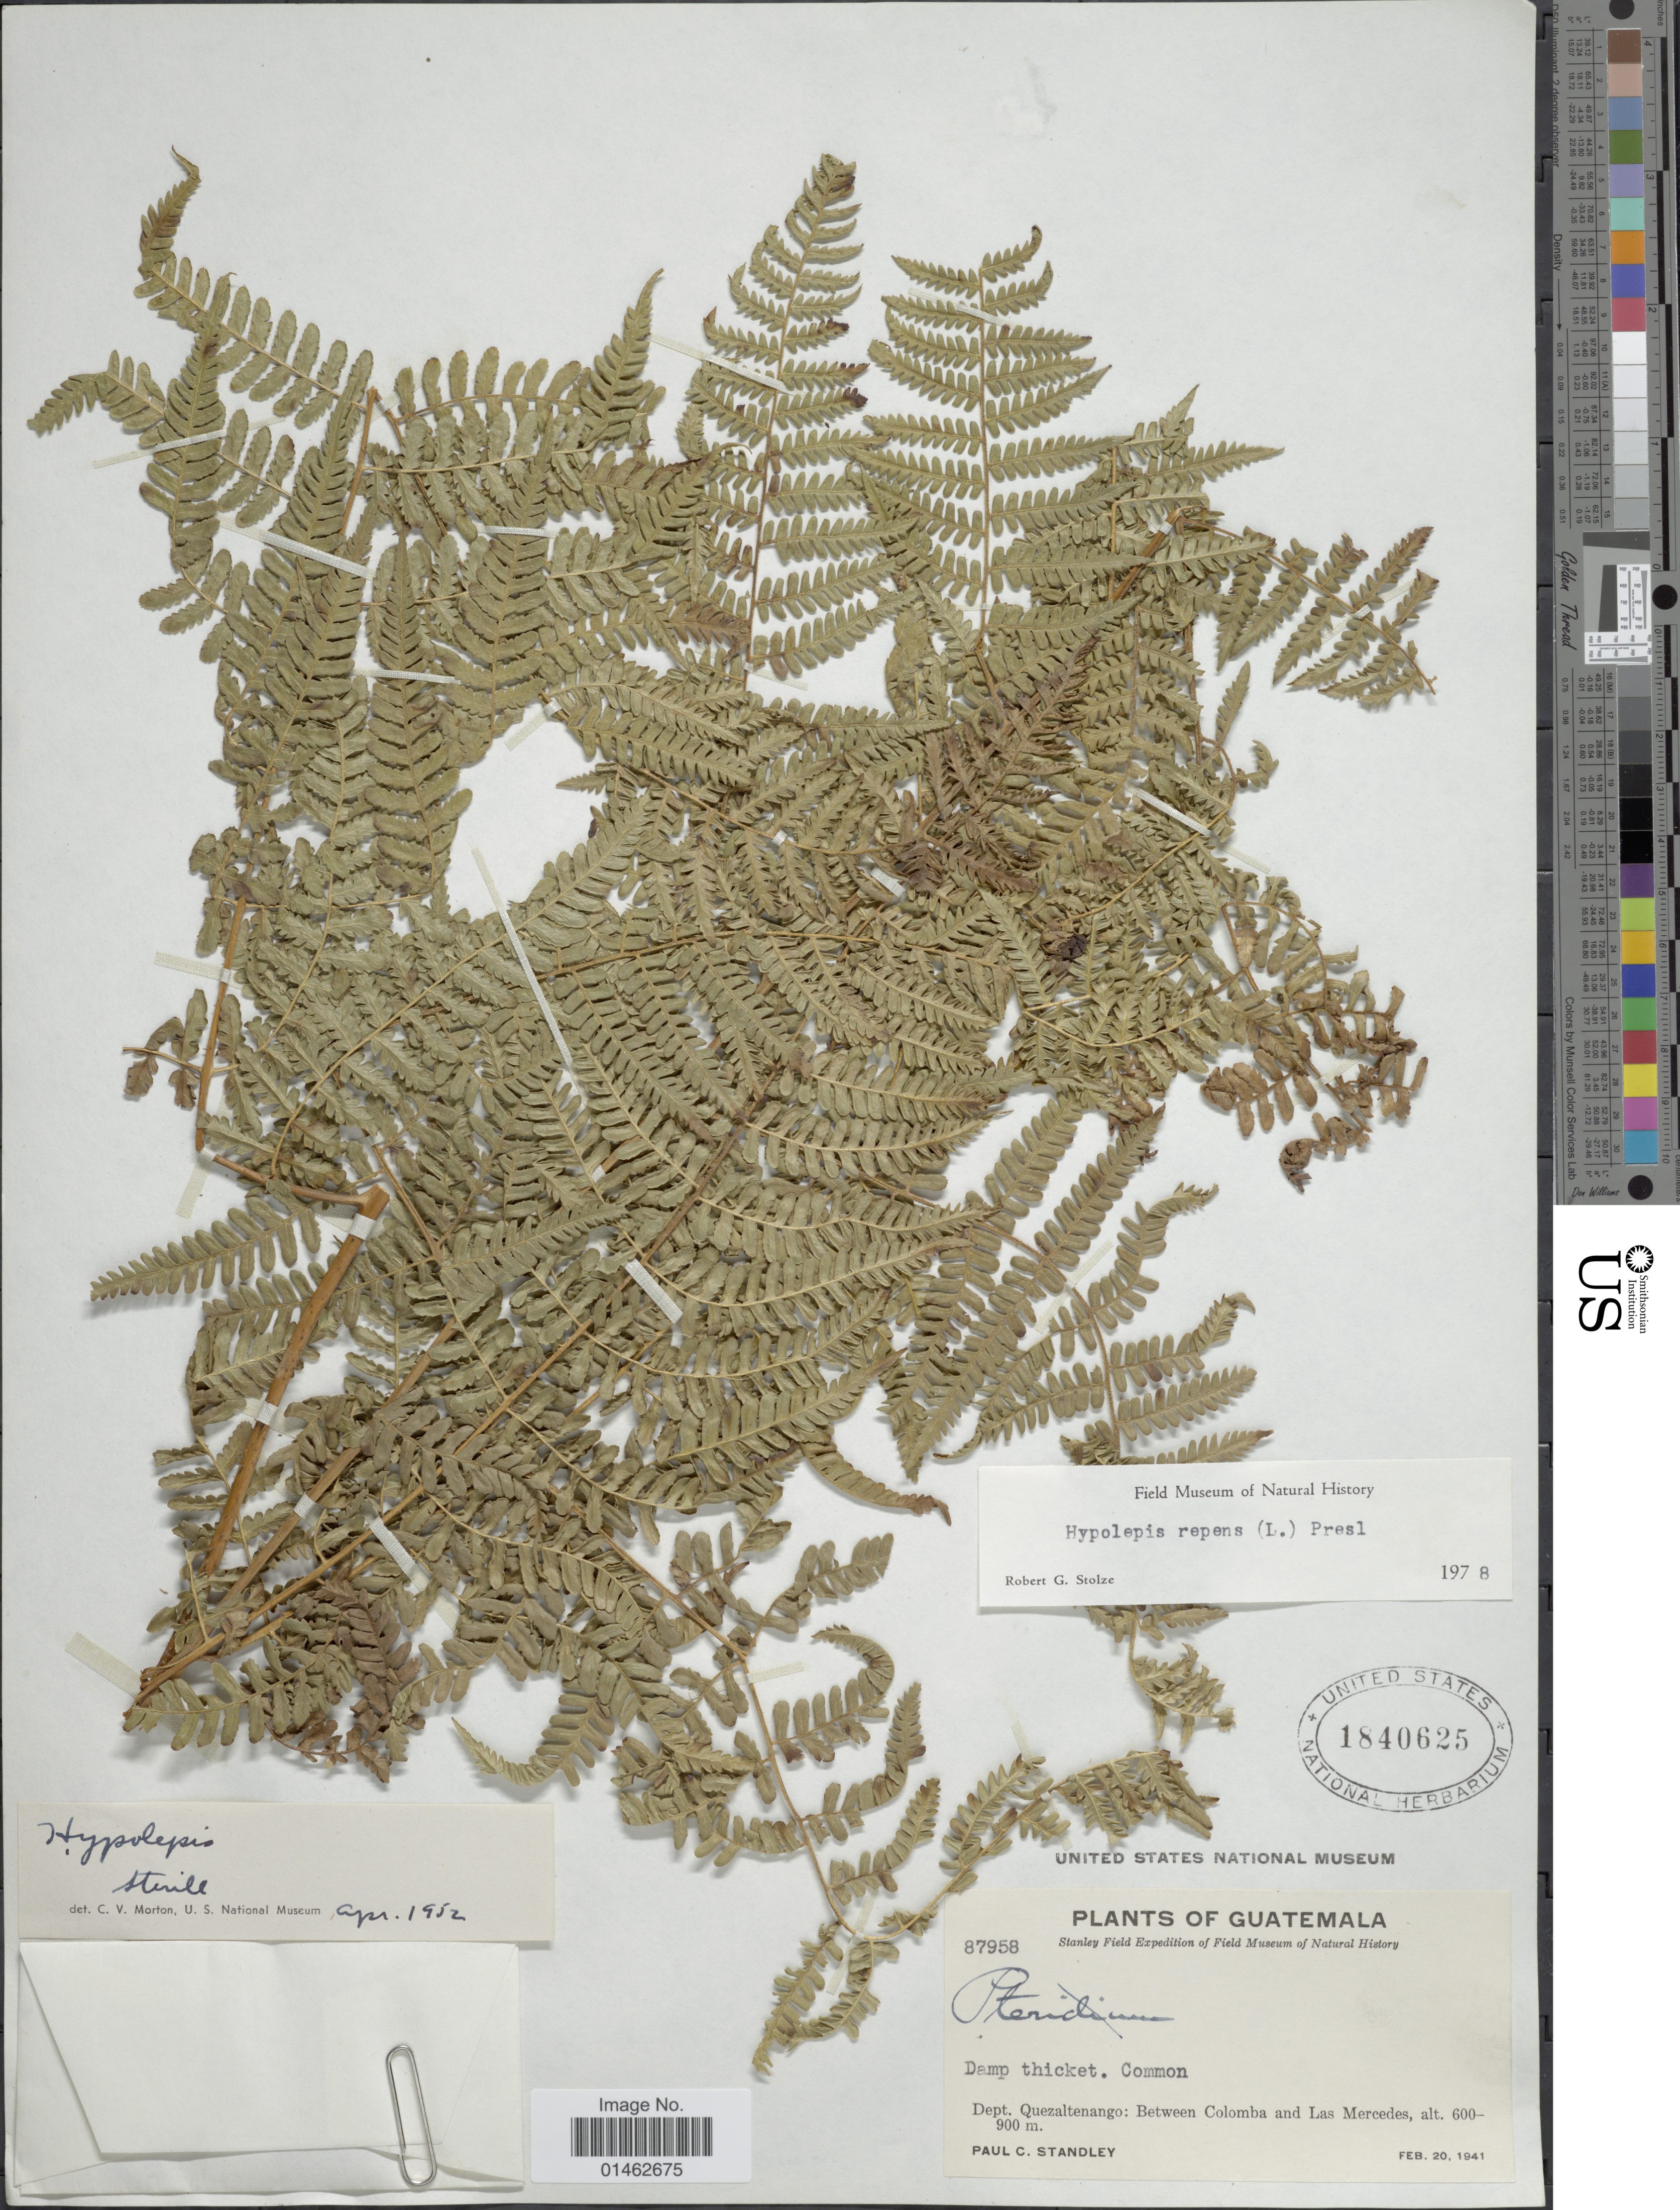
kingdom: Plantae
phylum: Tracheophyta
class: Polypodiopsida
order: Polypodiales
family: Dennstaedtiaceae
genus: Hypolepis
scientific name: Hypolepis repens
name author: (L.) C. Presl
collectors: P. C. Standley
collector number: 87958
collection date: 1941-02-20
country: Guatemala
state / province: Quetzaltenango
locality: Dept. Quezaltenango: Between Colomba and Las Mercedes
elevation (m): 600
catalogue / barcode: US 1840625